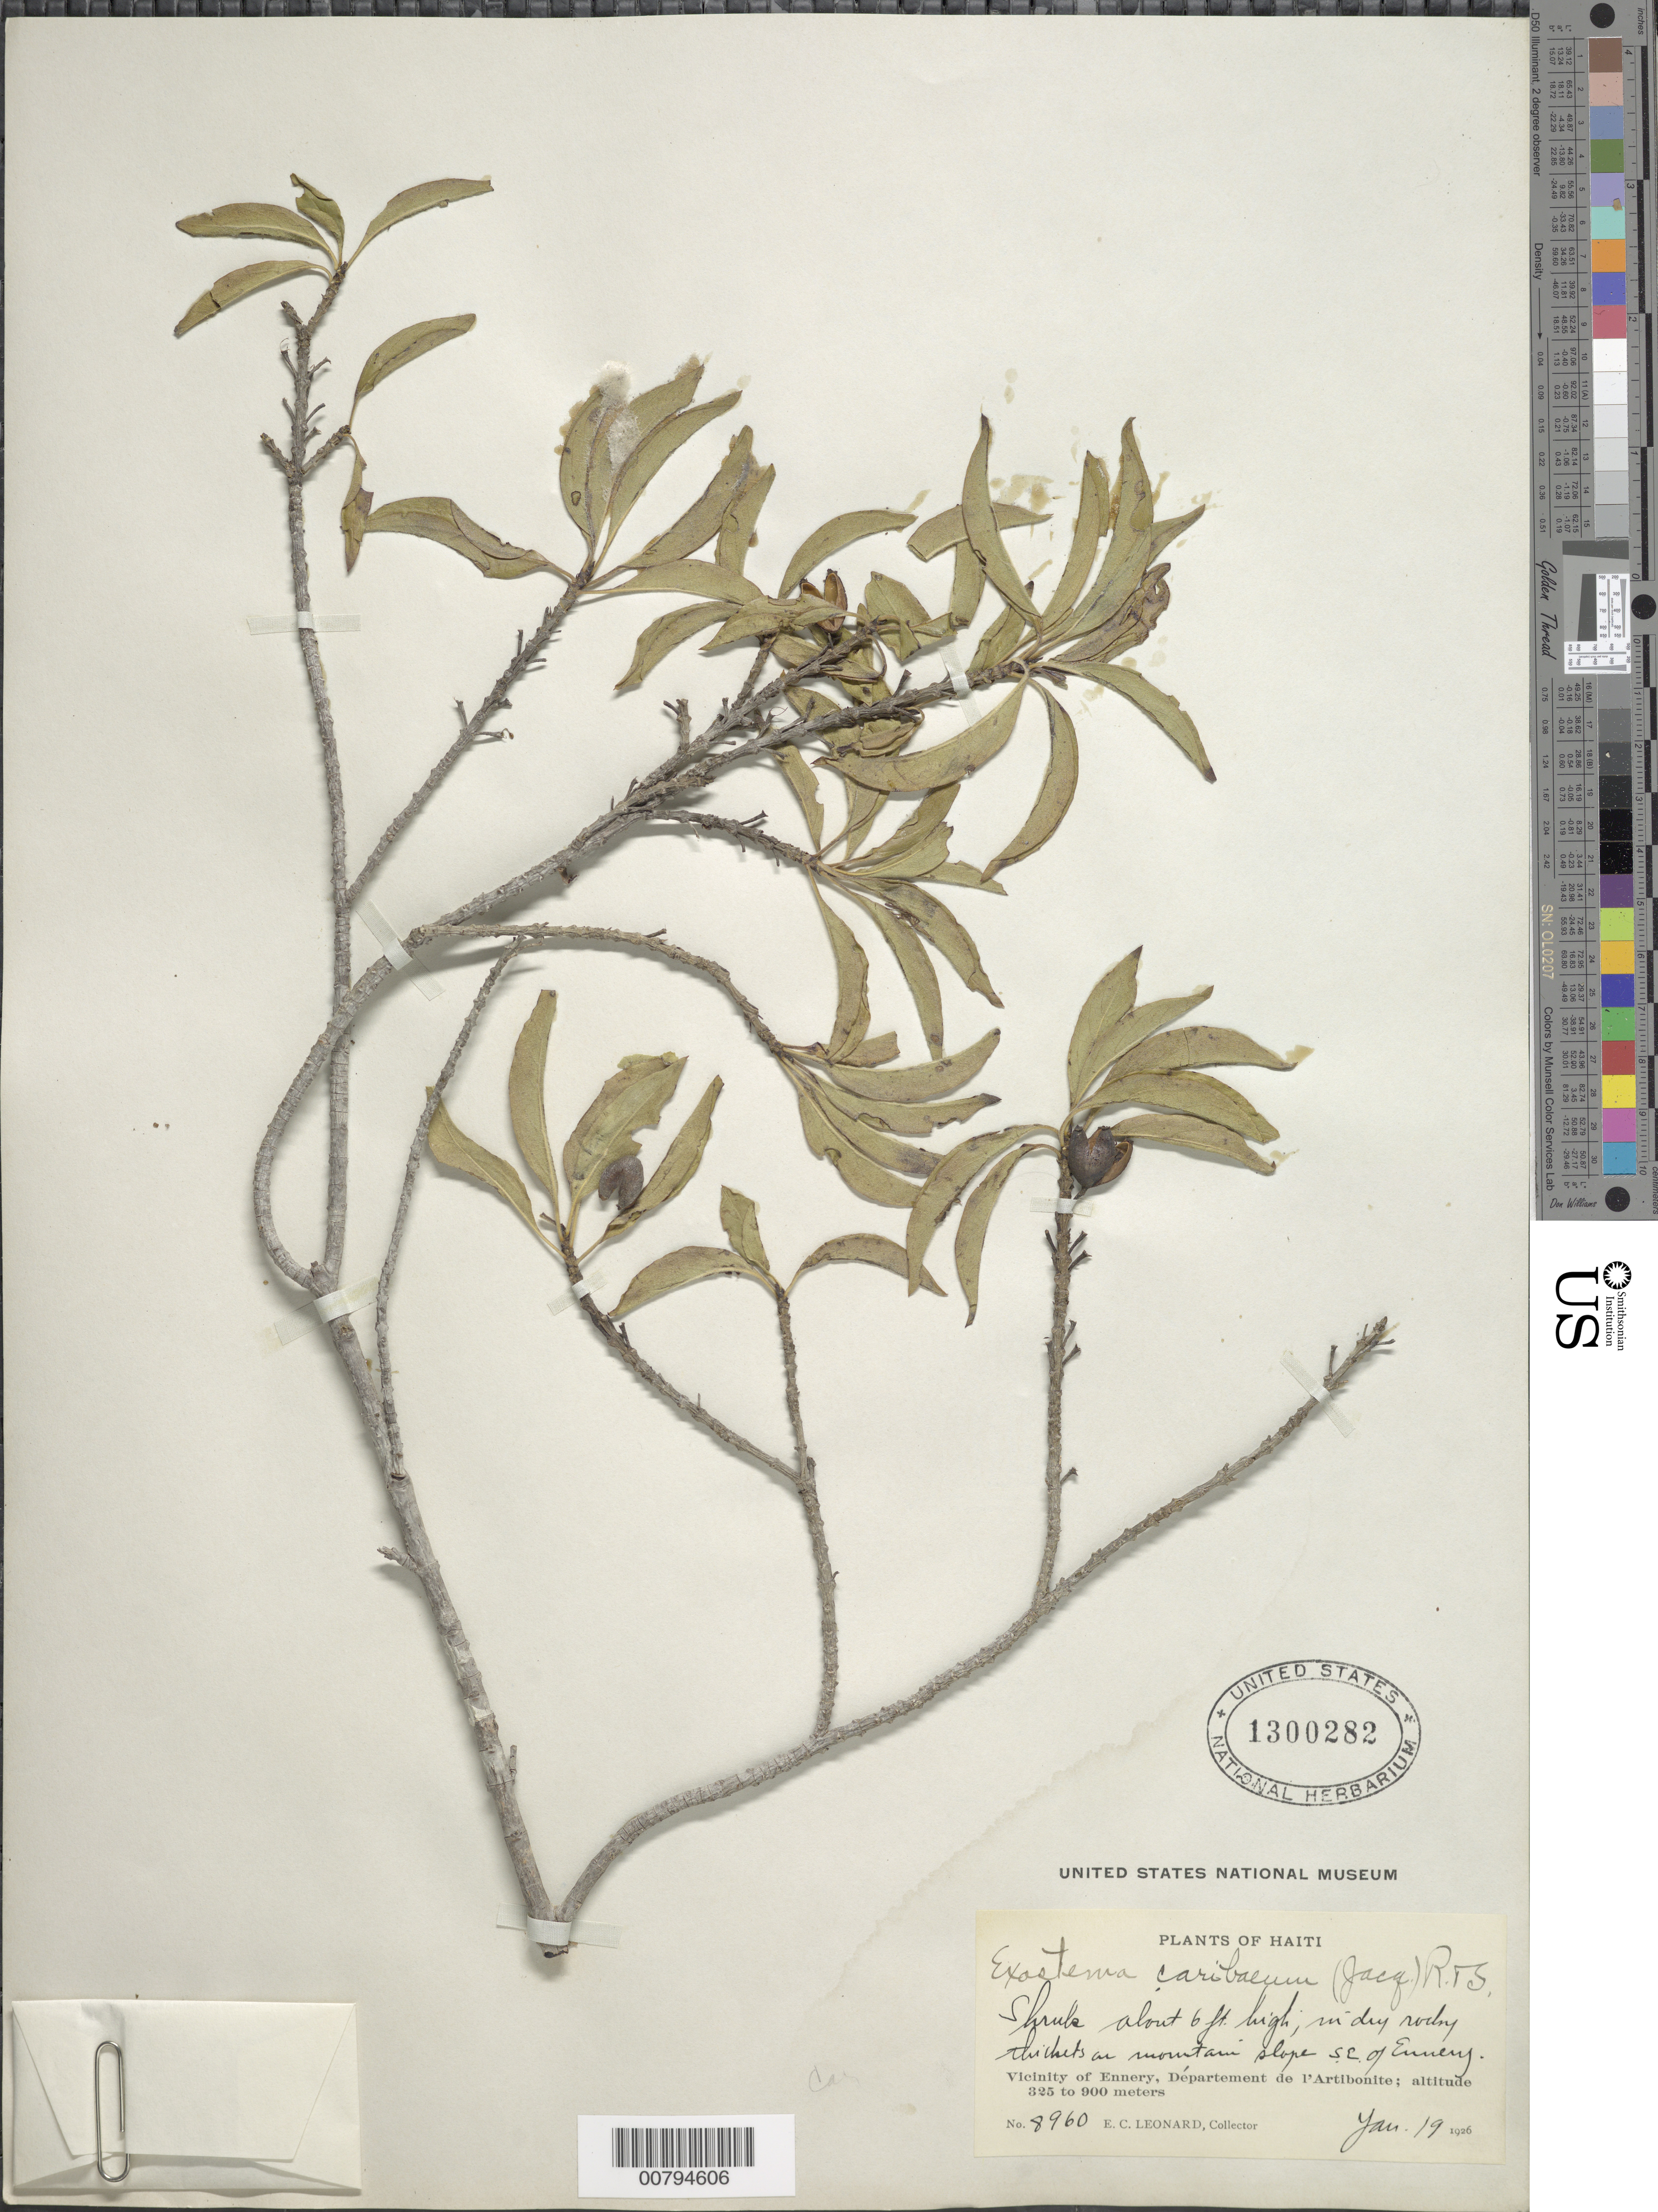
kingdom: Plantae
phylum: Tracheophyta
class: Magnoliopsida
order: Gentianales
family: Rubiaceae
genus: Exostema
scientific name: Exostema caribaeum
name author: (Jacq.) Roem. & Schult.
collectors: E. C. Leonard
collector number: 8960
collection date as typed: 19 Jan 1926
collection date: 1926-01-19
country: Haiti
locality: On mountain slope SE of Ennery. Vicinity of Ennery, Département de l'Artibonite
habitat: Dry rocky tickets on mountain slope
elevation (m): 325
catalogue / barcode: US 1300282